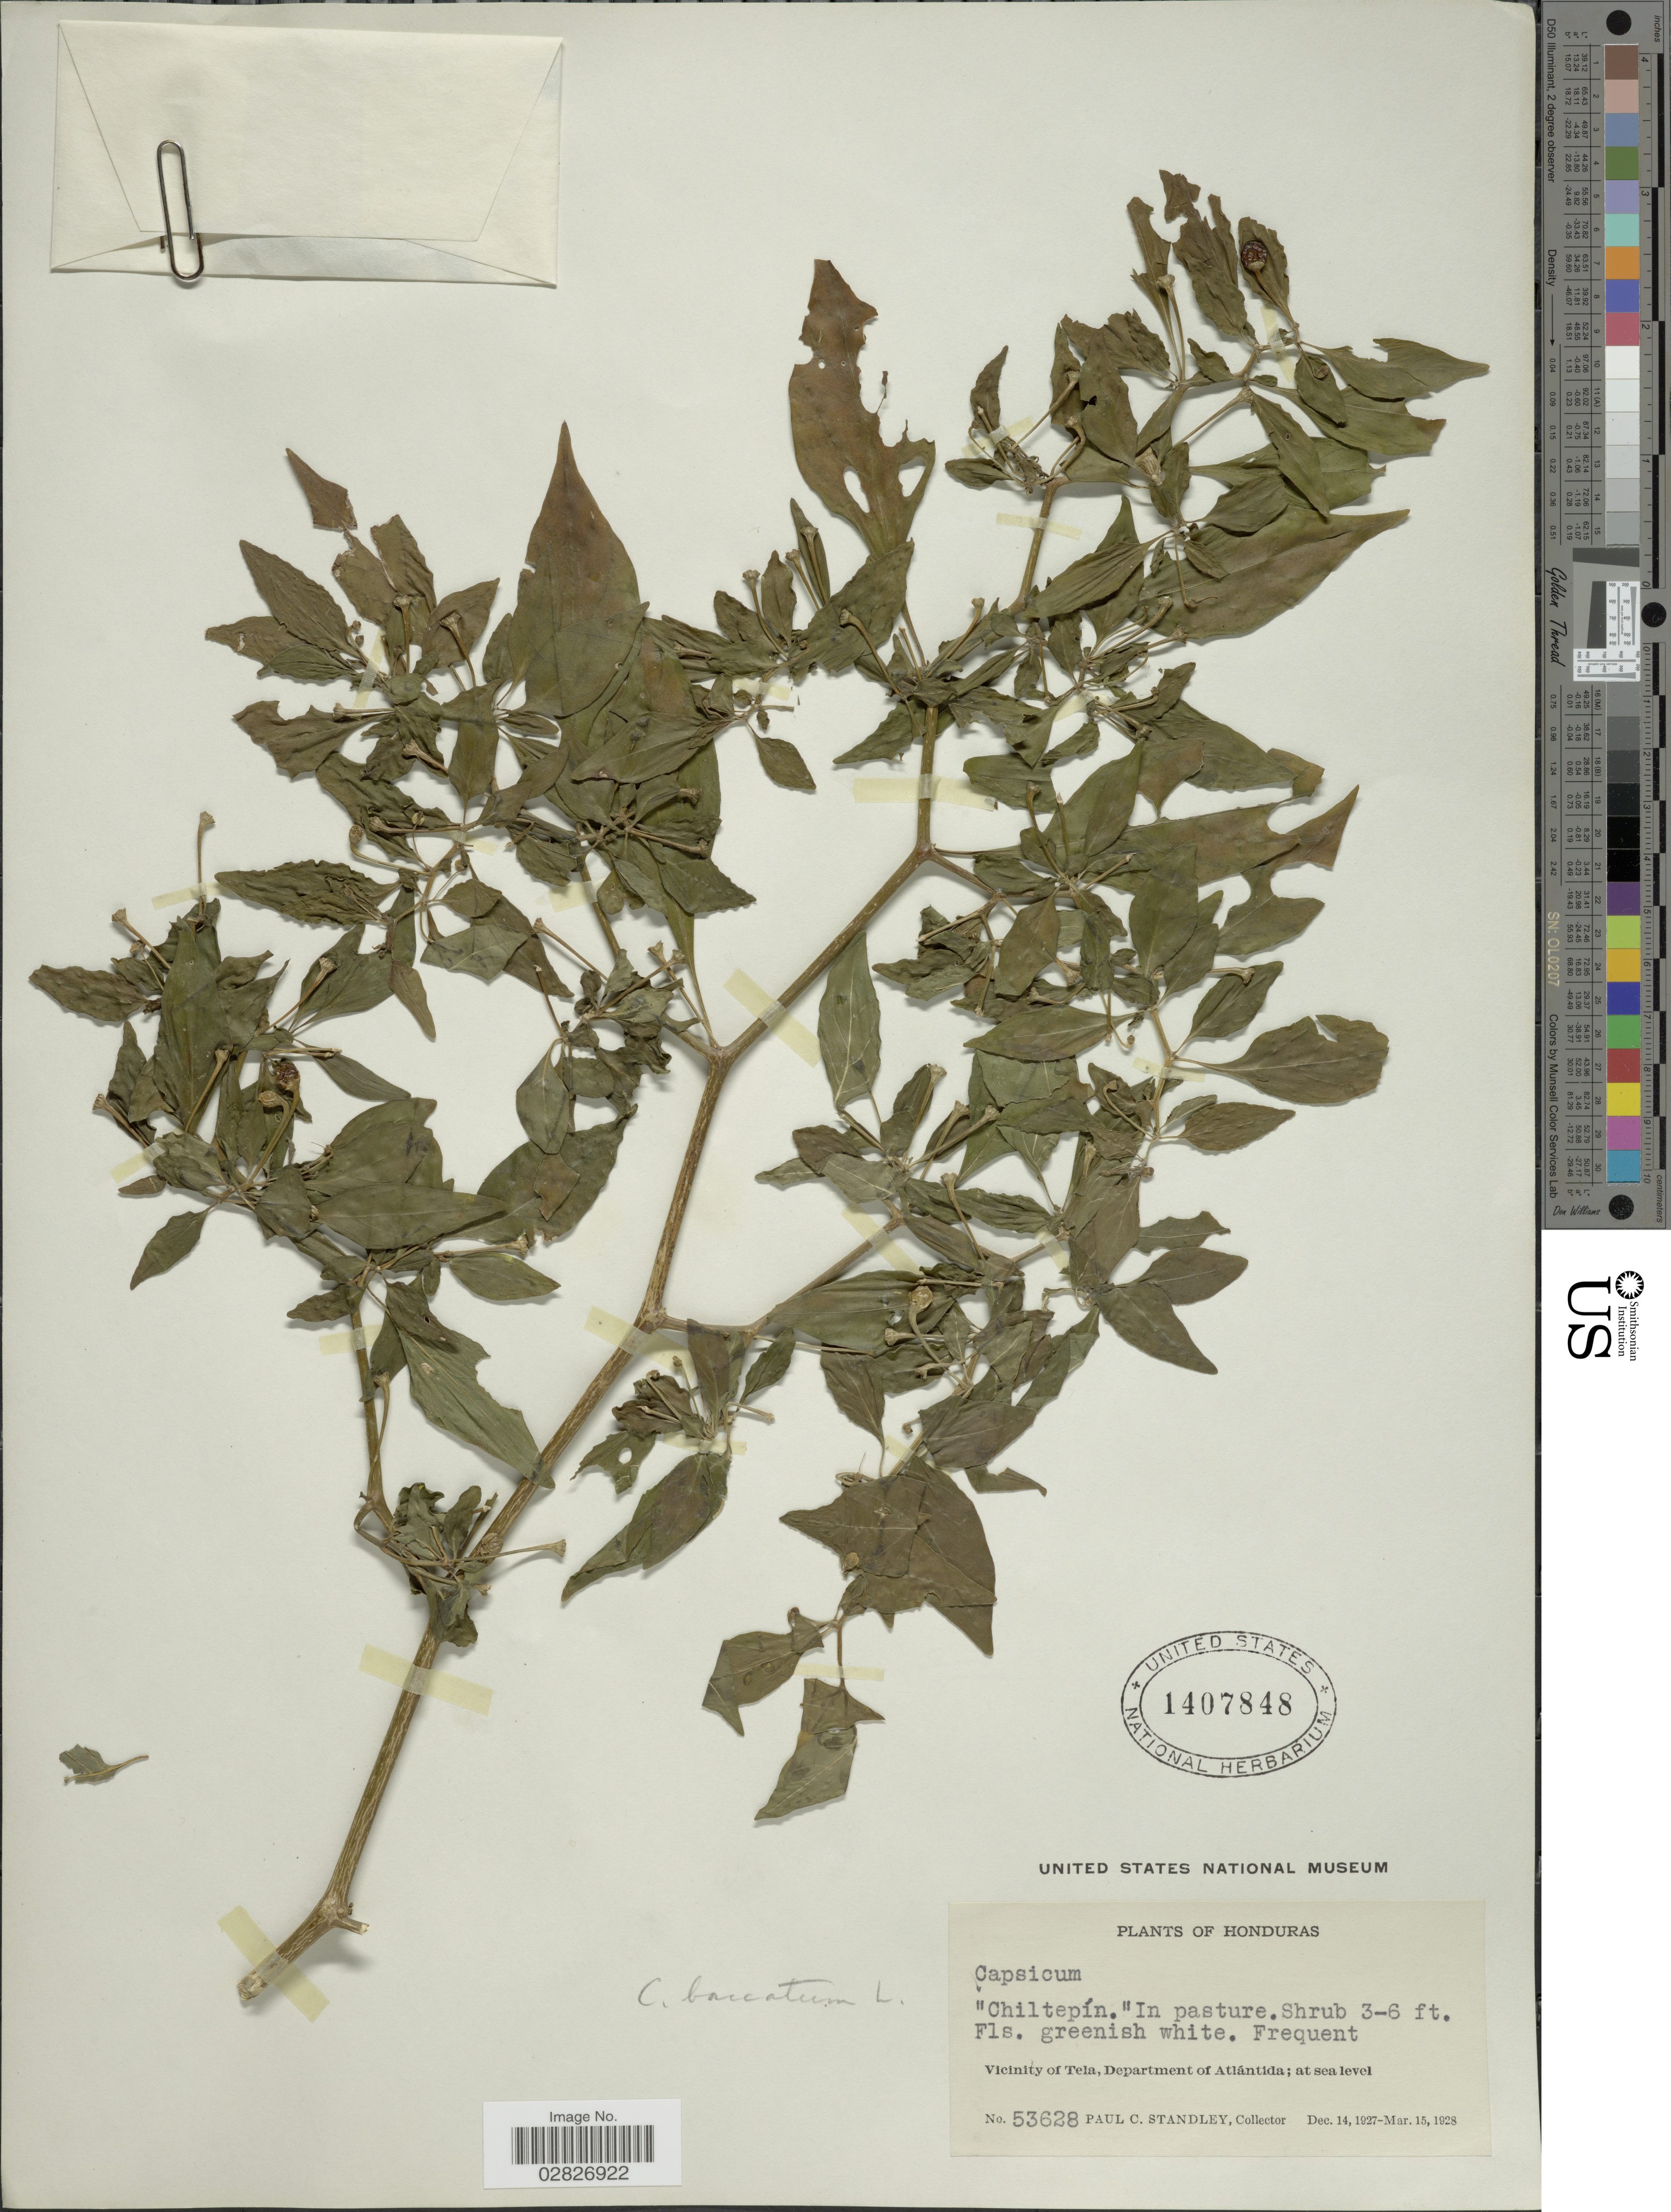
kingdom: Plantae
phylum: Tracheophyta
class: Magnoliopsida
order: Solanales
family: Solanaceae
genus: Capsicum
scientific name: Capsicum baccatum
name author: L.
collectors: P. C. Standley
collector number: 53628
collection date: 1927-12-14/1928-03-15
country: Honduras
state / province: Atlántida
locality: Vicinity of Tela, Department of Atlántida.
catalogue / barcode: US 1407848